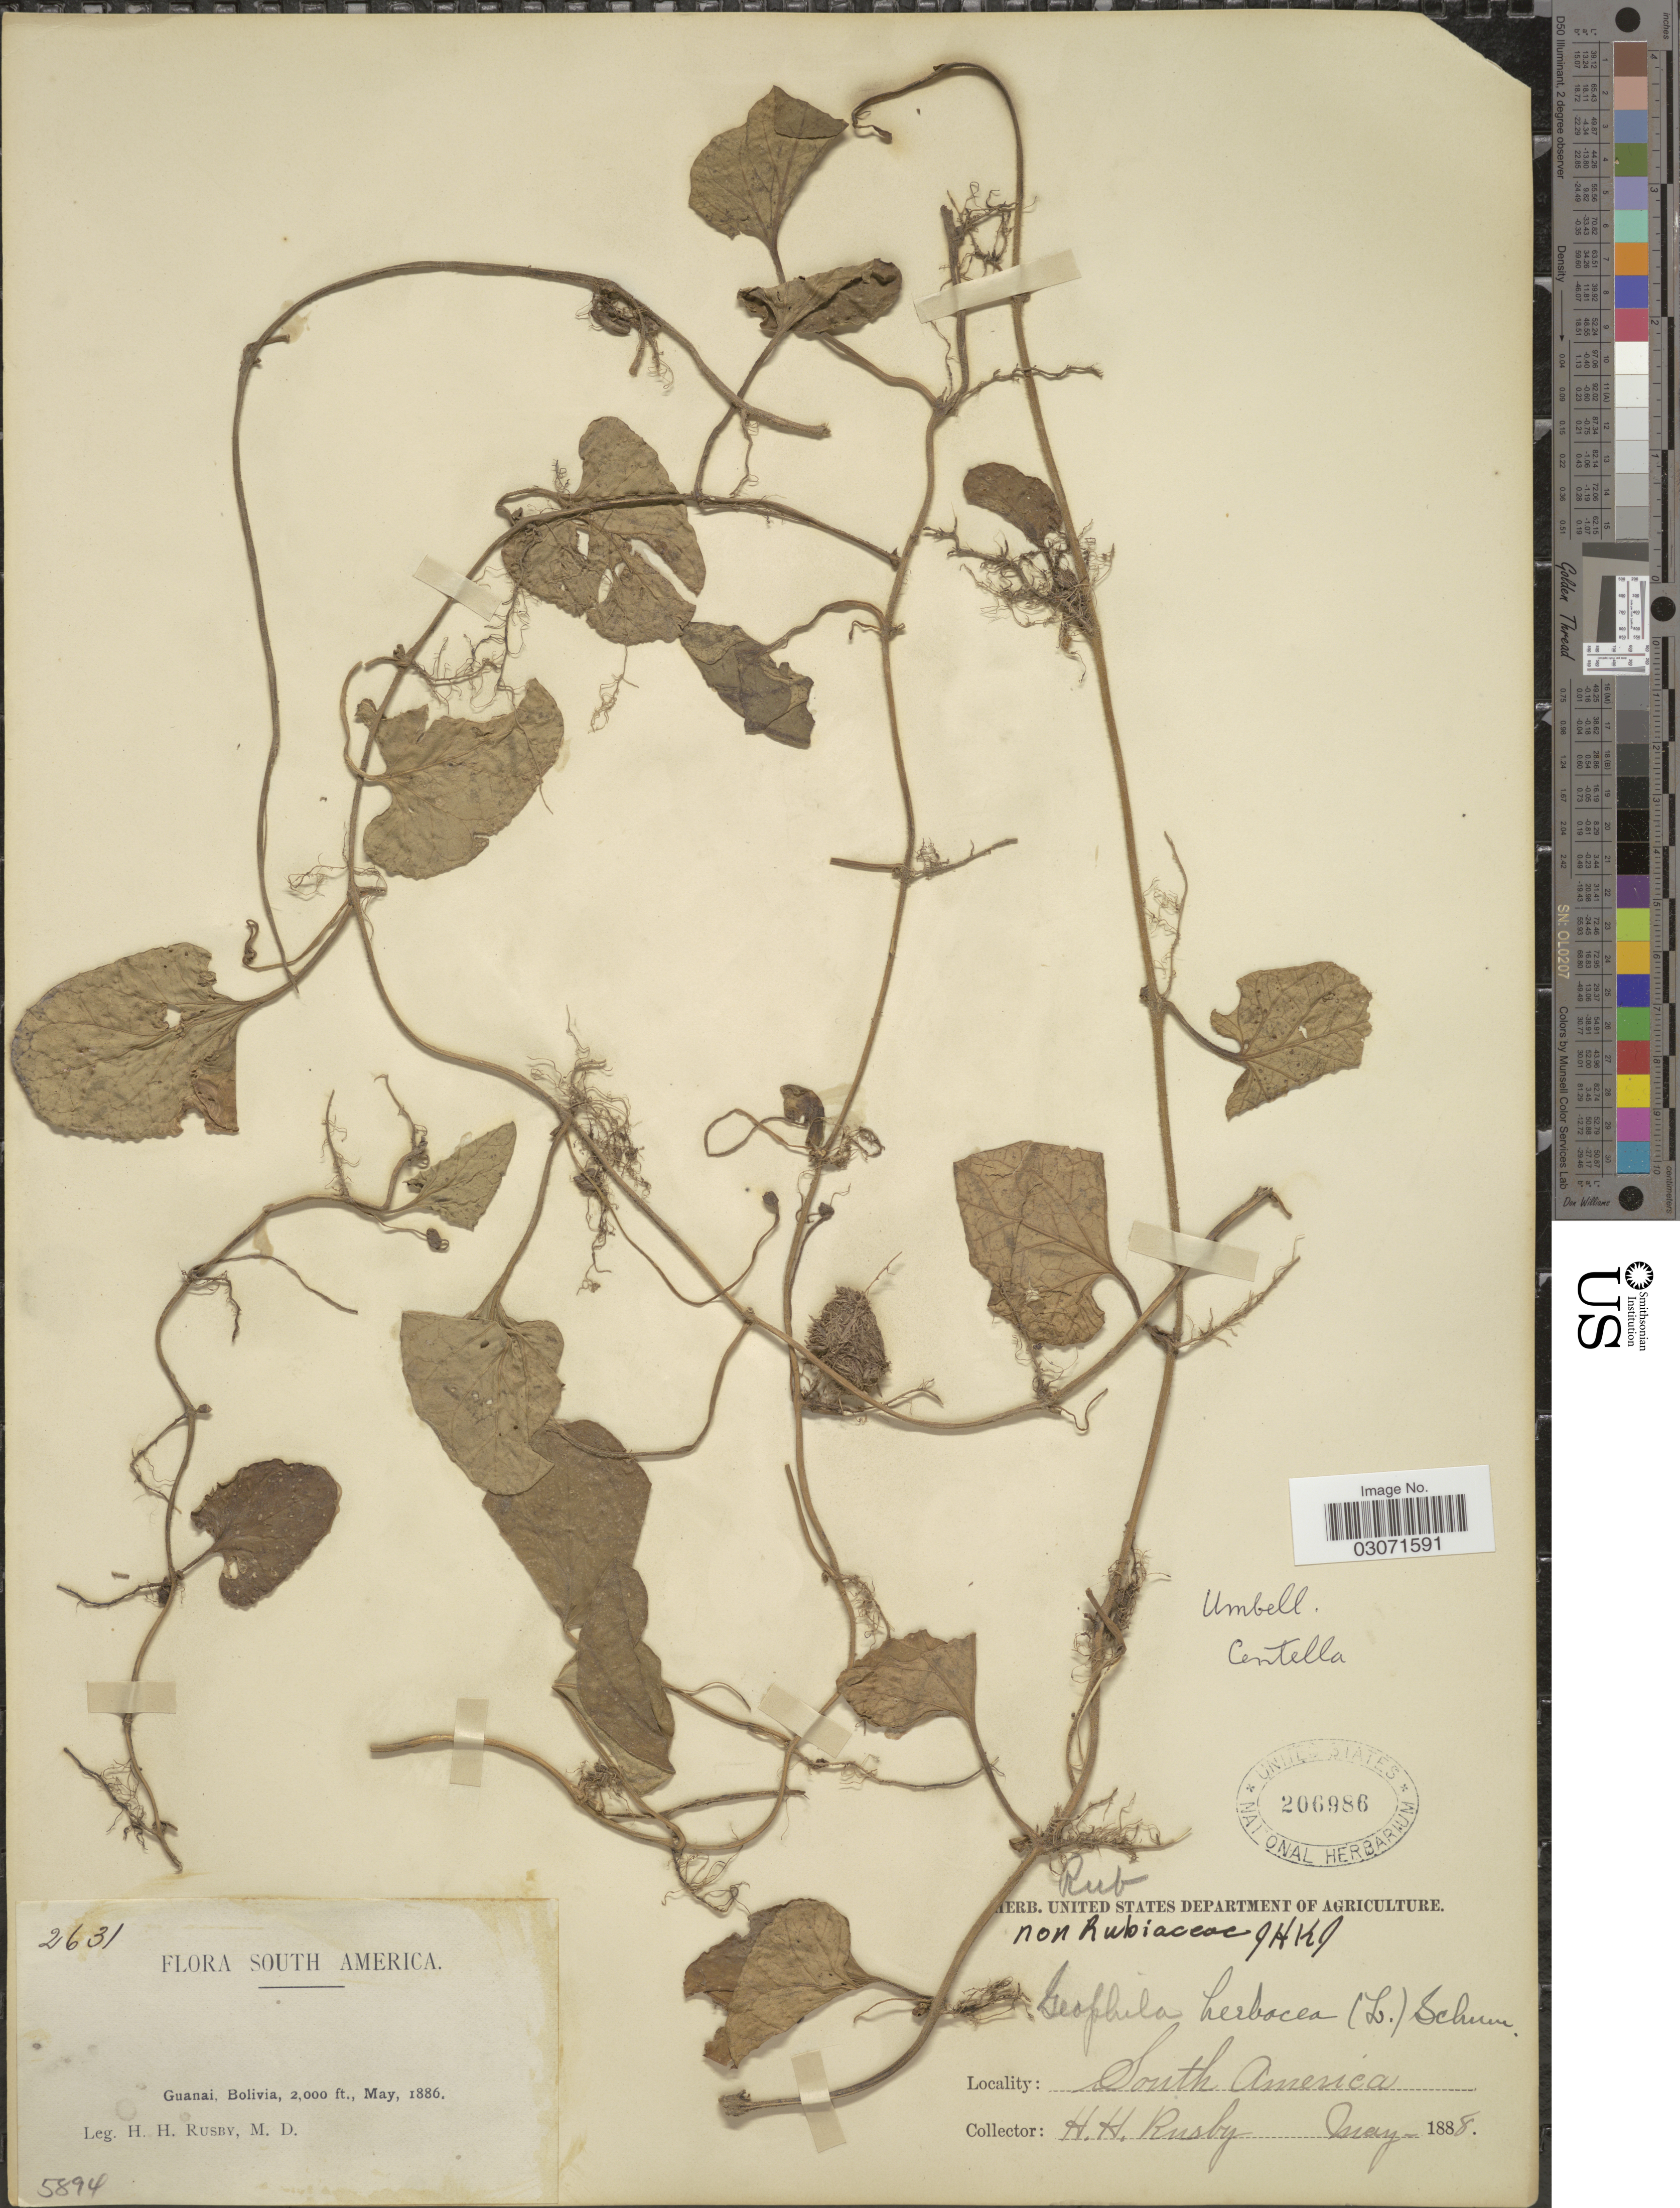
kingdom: Plantae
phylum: Tracheophyta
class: Magnoliopsida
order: Apiales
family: Apiaceae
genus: Centella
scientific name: Centella erecta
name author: (L. f.) Fernald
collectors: H. H. Rusby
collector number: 2631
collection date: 1886-05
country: Bolivia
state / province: La Páz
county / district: Larecaja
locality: Guanay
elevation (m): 610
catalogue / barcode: US 206986